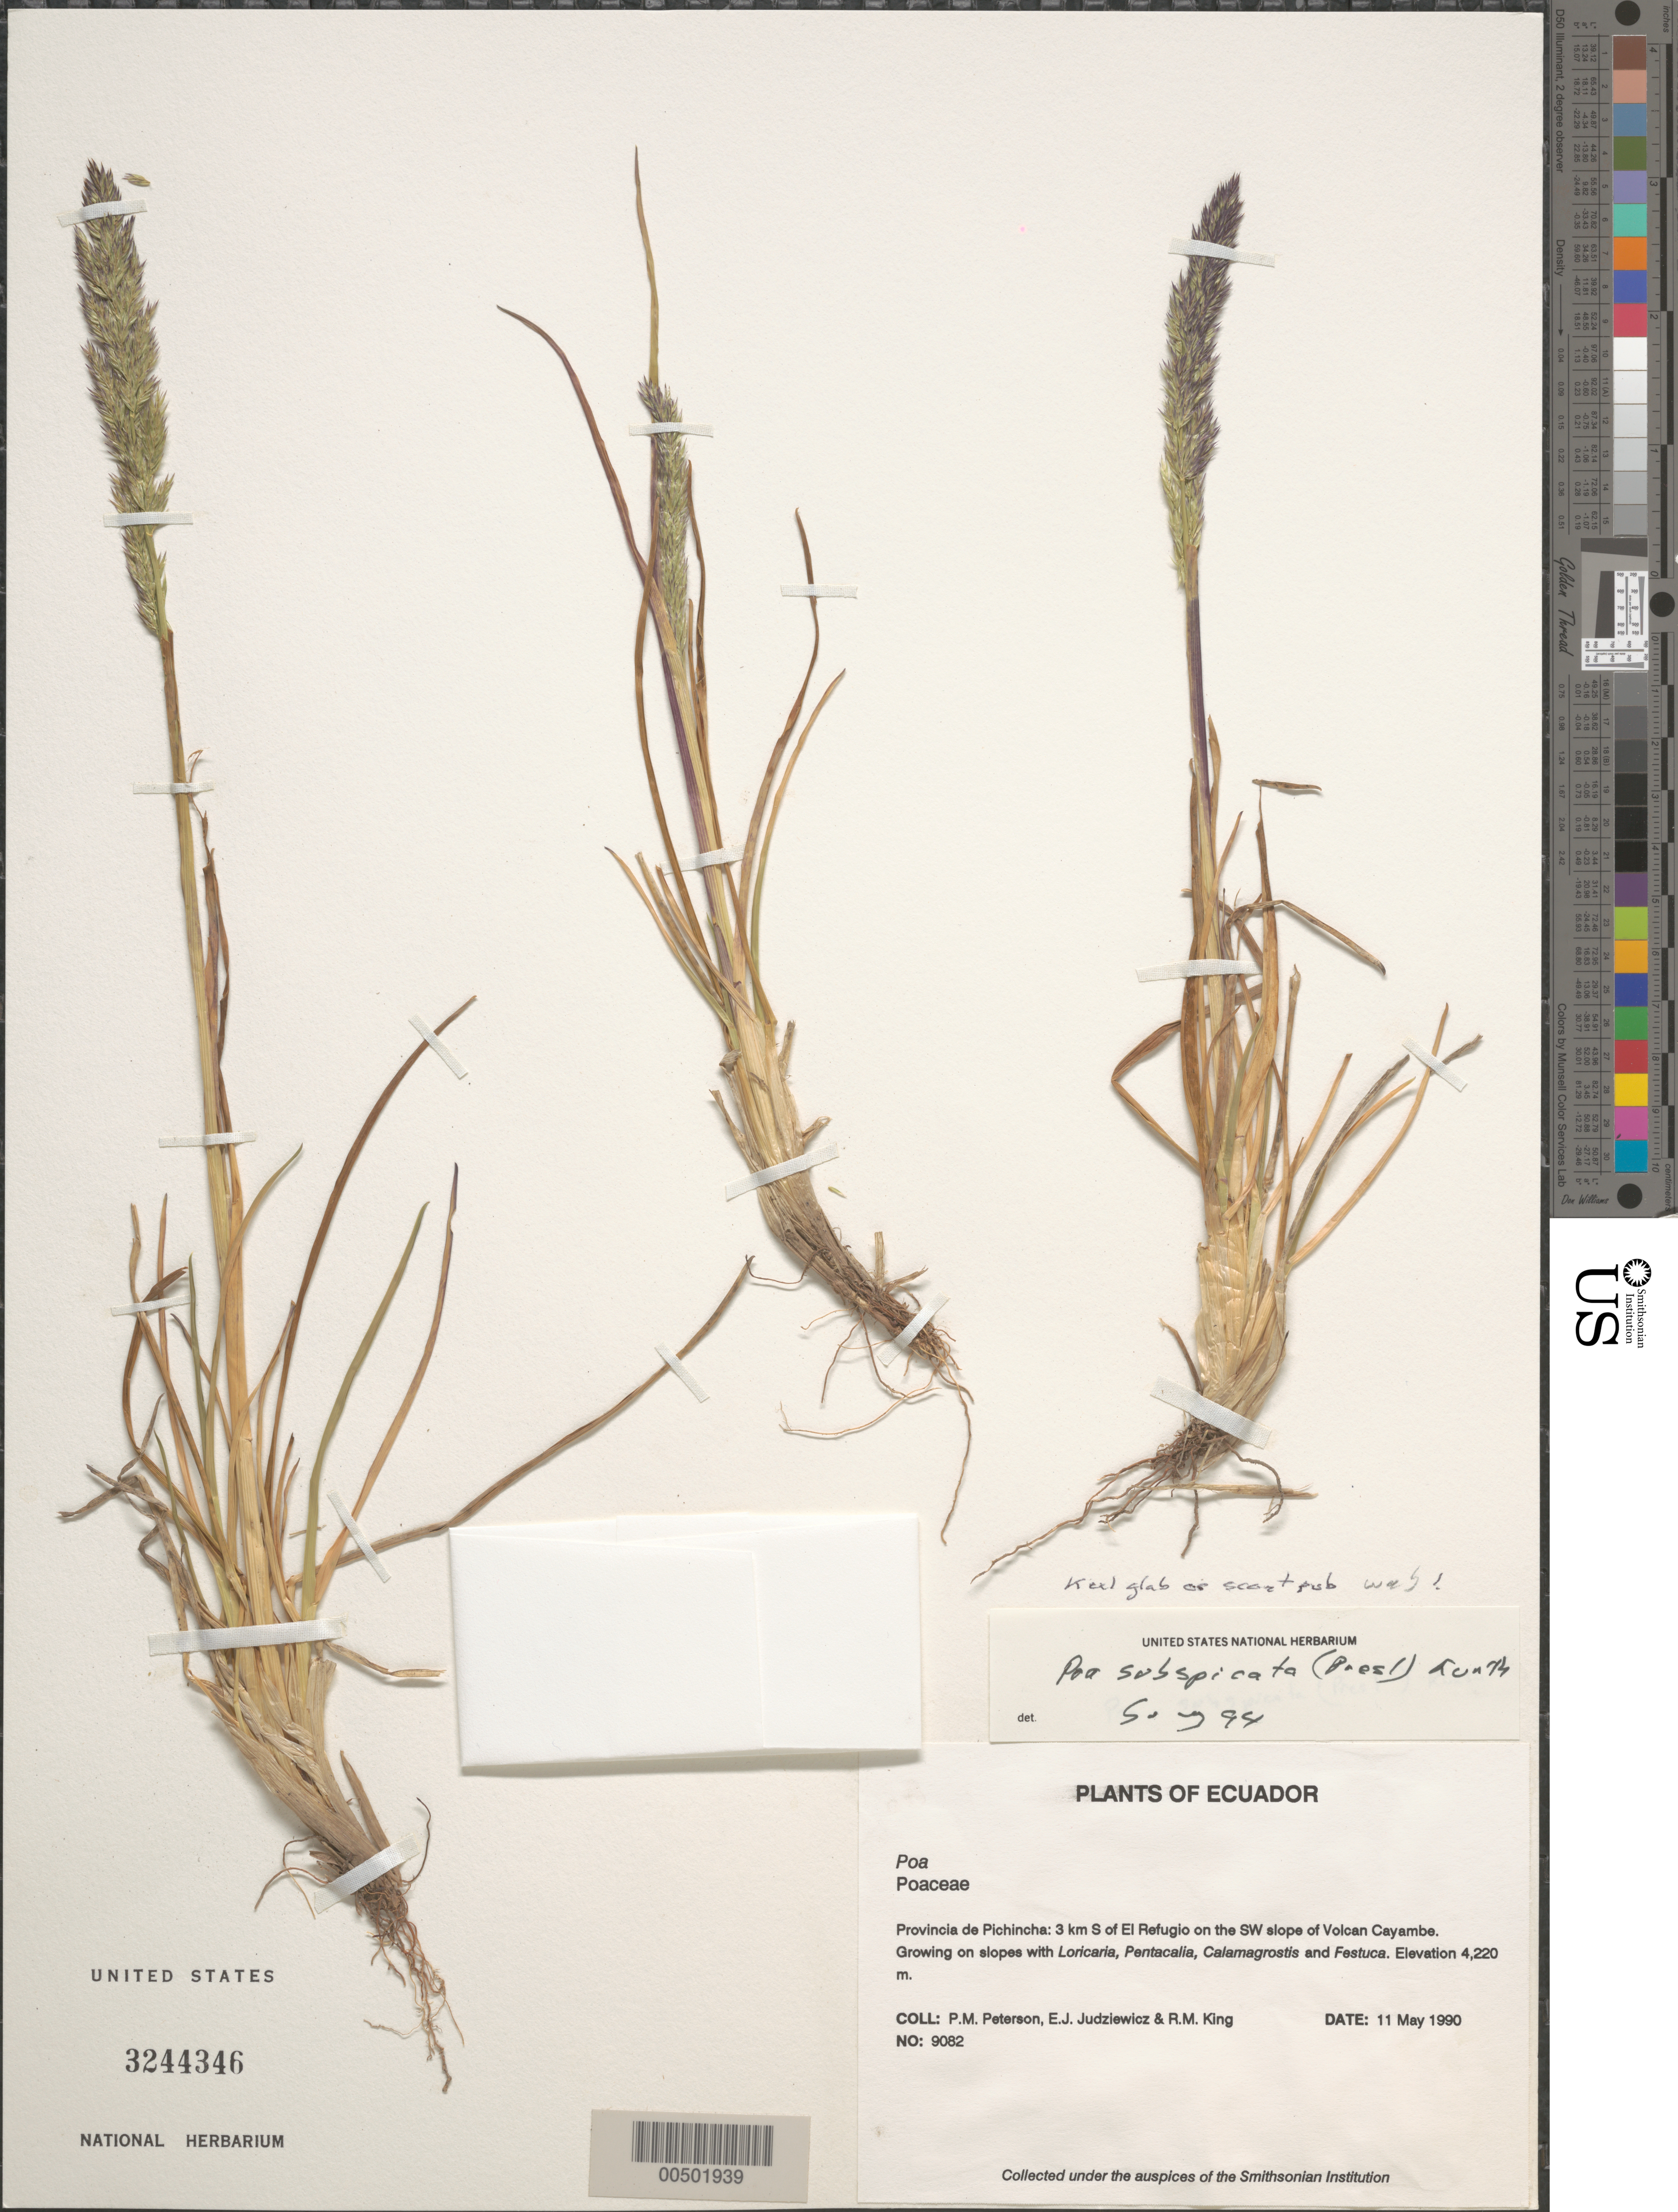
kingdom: Plantae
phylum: Tracheophyta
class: Liliopsida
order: Poales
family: Poaceae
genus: Poa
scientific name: Poa subspicata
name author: (J. Presl) Kunth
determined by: Soreng, Robert J., Research Associate (BOT), Smithsonian Institution - National Museum of Natural History (UNITED STATES)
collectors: P. M. Peterson, E. J. Judziewicz & R. M. King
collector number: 09082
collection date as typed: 11 May 1990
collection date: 1990-05-11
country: Ecuador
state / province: Pichincha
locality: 3 km S of El Refugio on the SW slope of Volcan Cayambe.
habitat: Growing on slopes with Loricaria, Pentacalia, Calamagrostis and Festuca.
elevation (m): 4220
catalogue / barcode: US 3244346